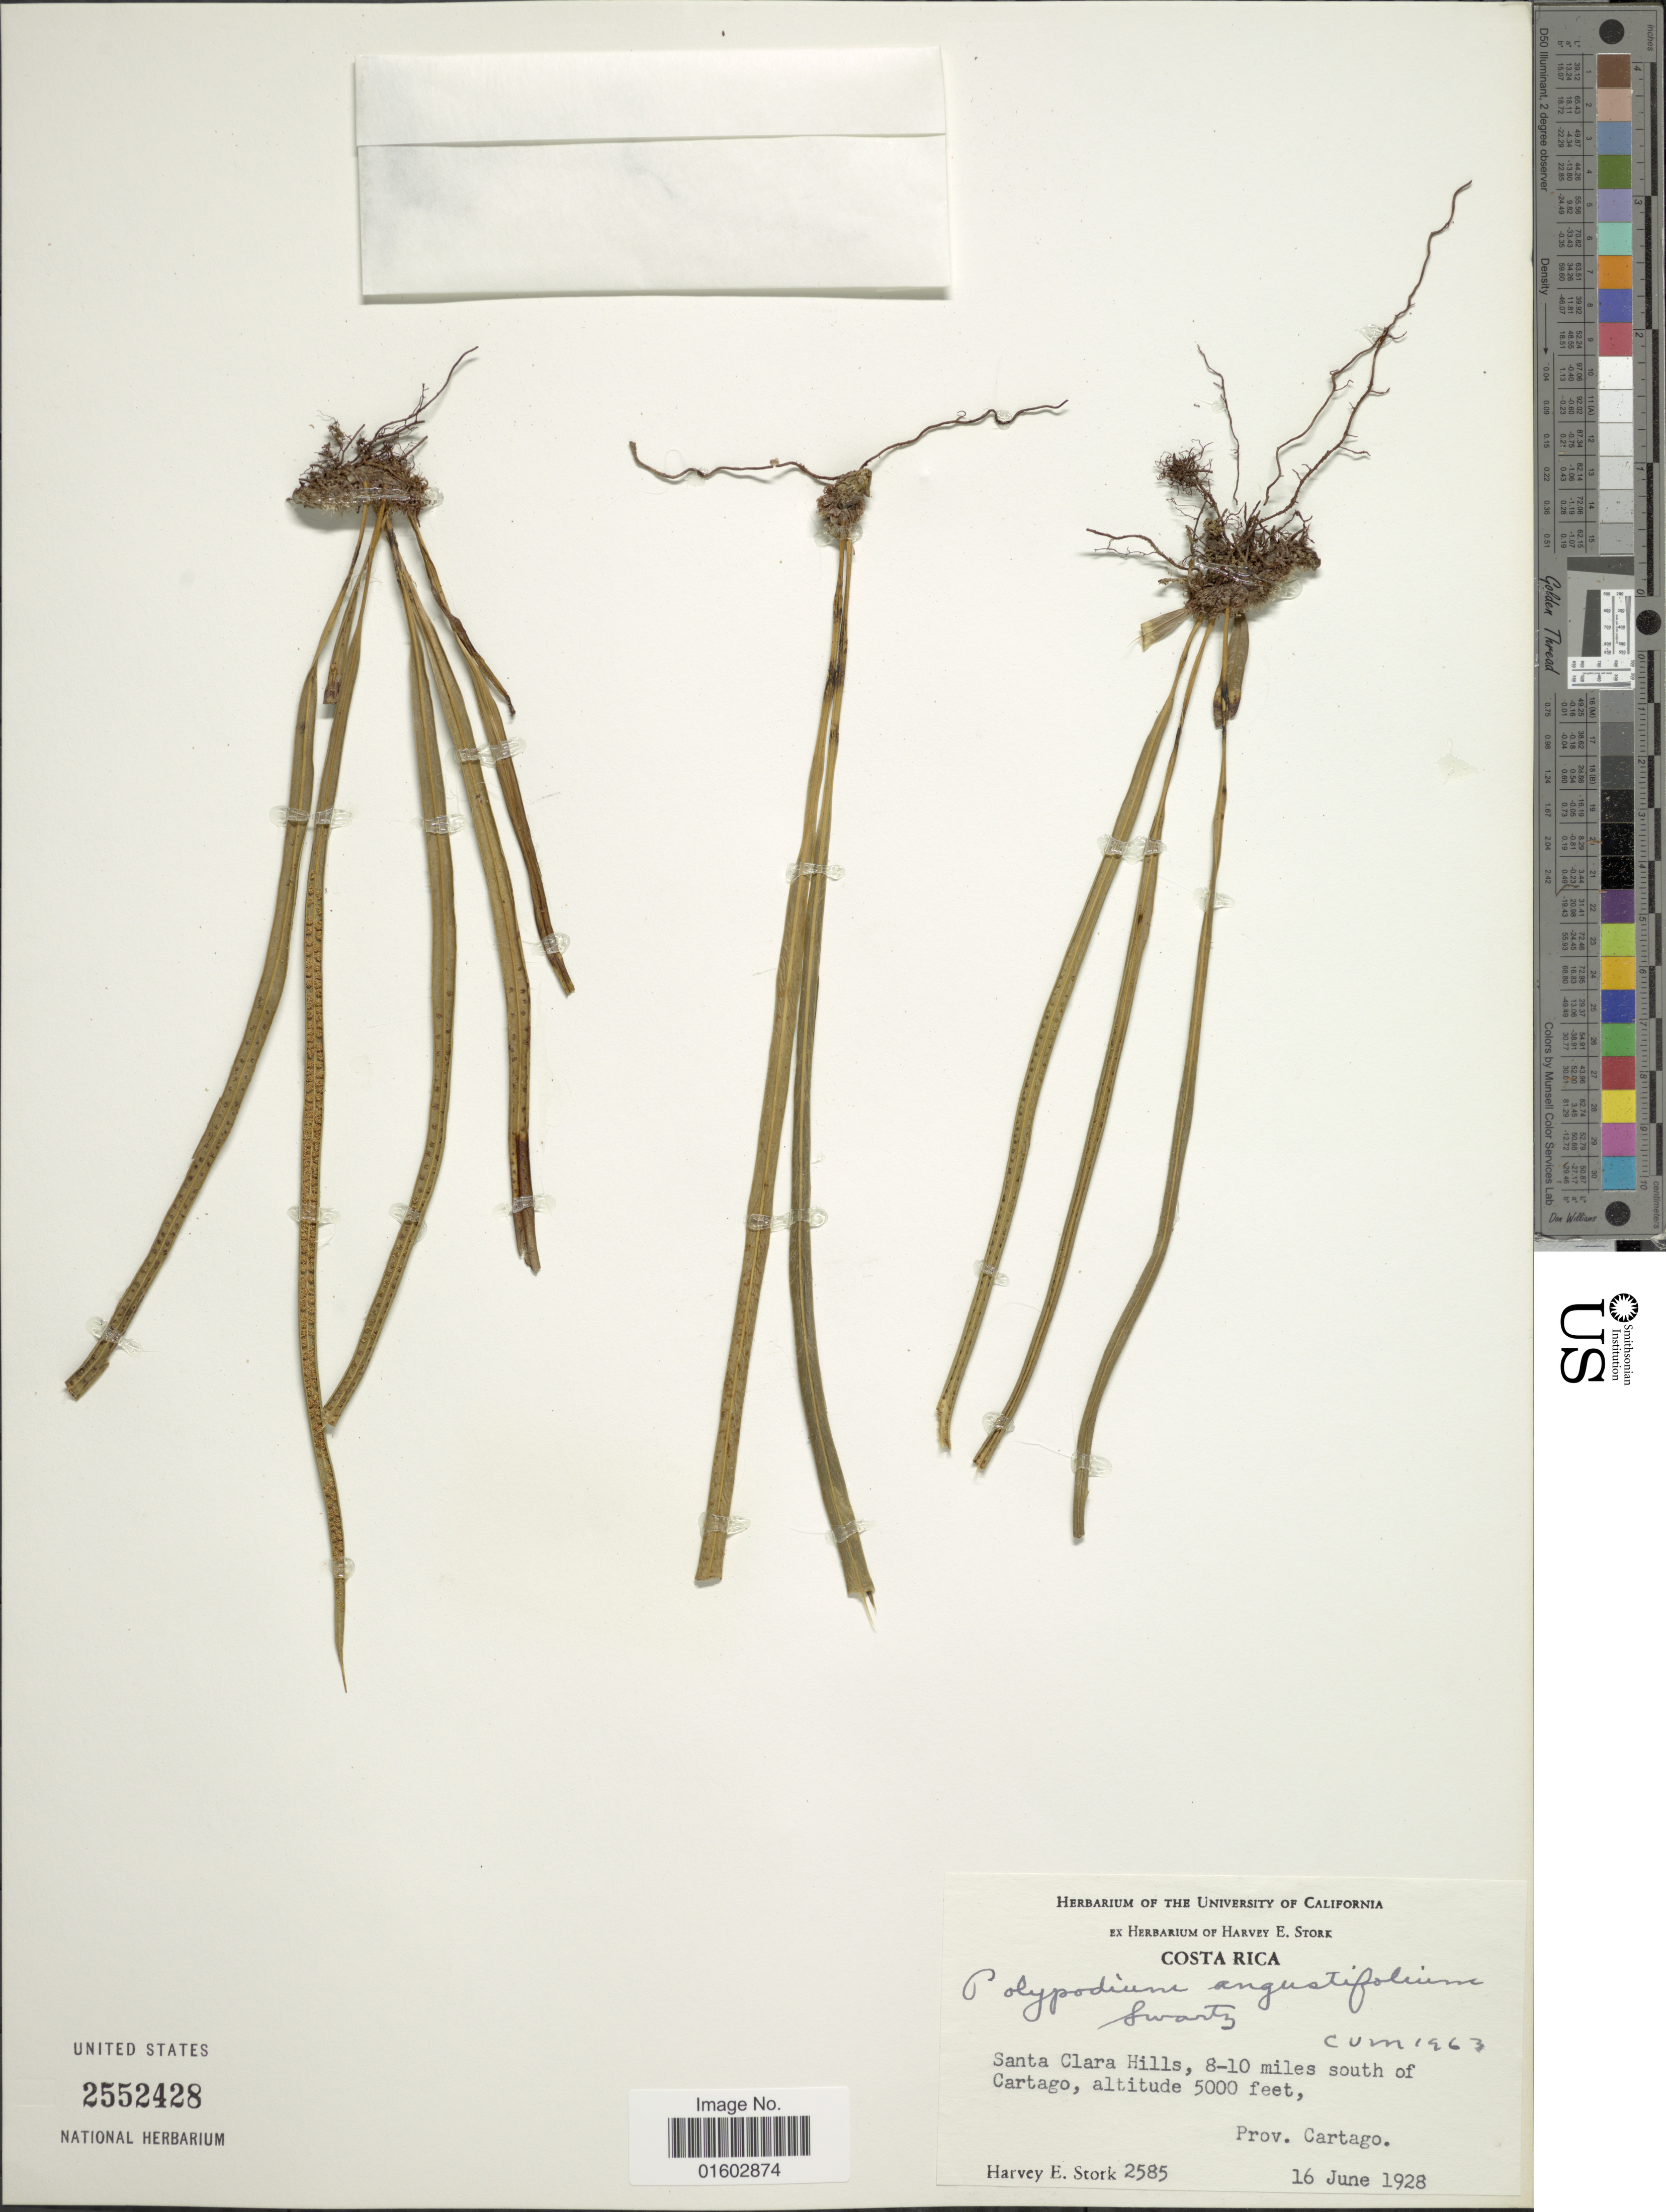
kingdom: Plantae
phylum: Tracheophyta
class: Polypodiopsida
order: Polypodiales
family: Polypodiaceae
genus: Campyloneurum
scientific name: Campyloneurum angustifolium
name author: (Sw.) Fée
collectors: H. E. Stork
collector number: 2585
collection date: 1928-06-16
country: Costa Rica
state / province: Cartago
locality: Santa Clara Hills, 8-10 miles south of Cartago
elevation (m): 1524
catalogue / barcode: US 2552428